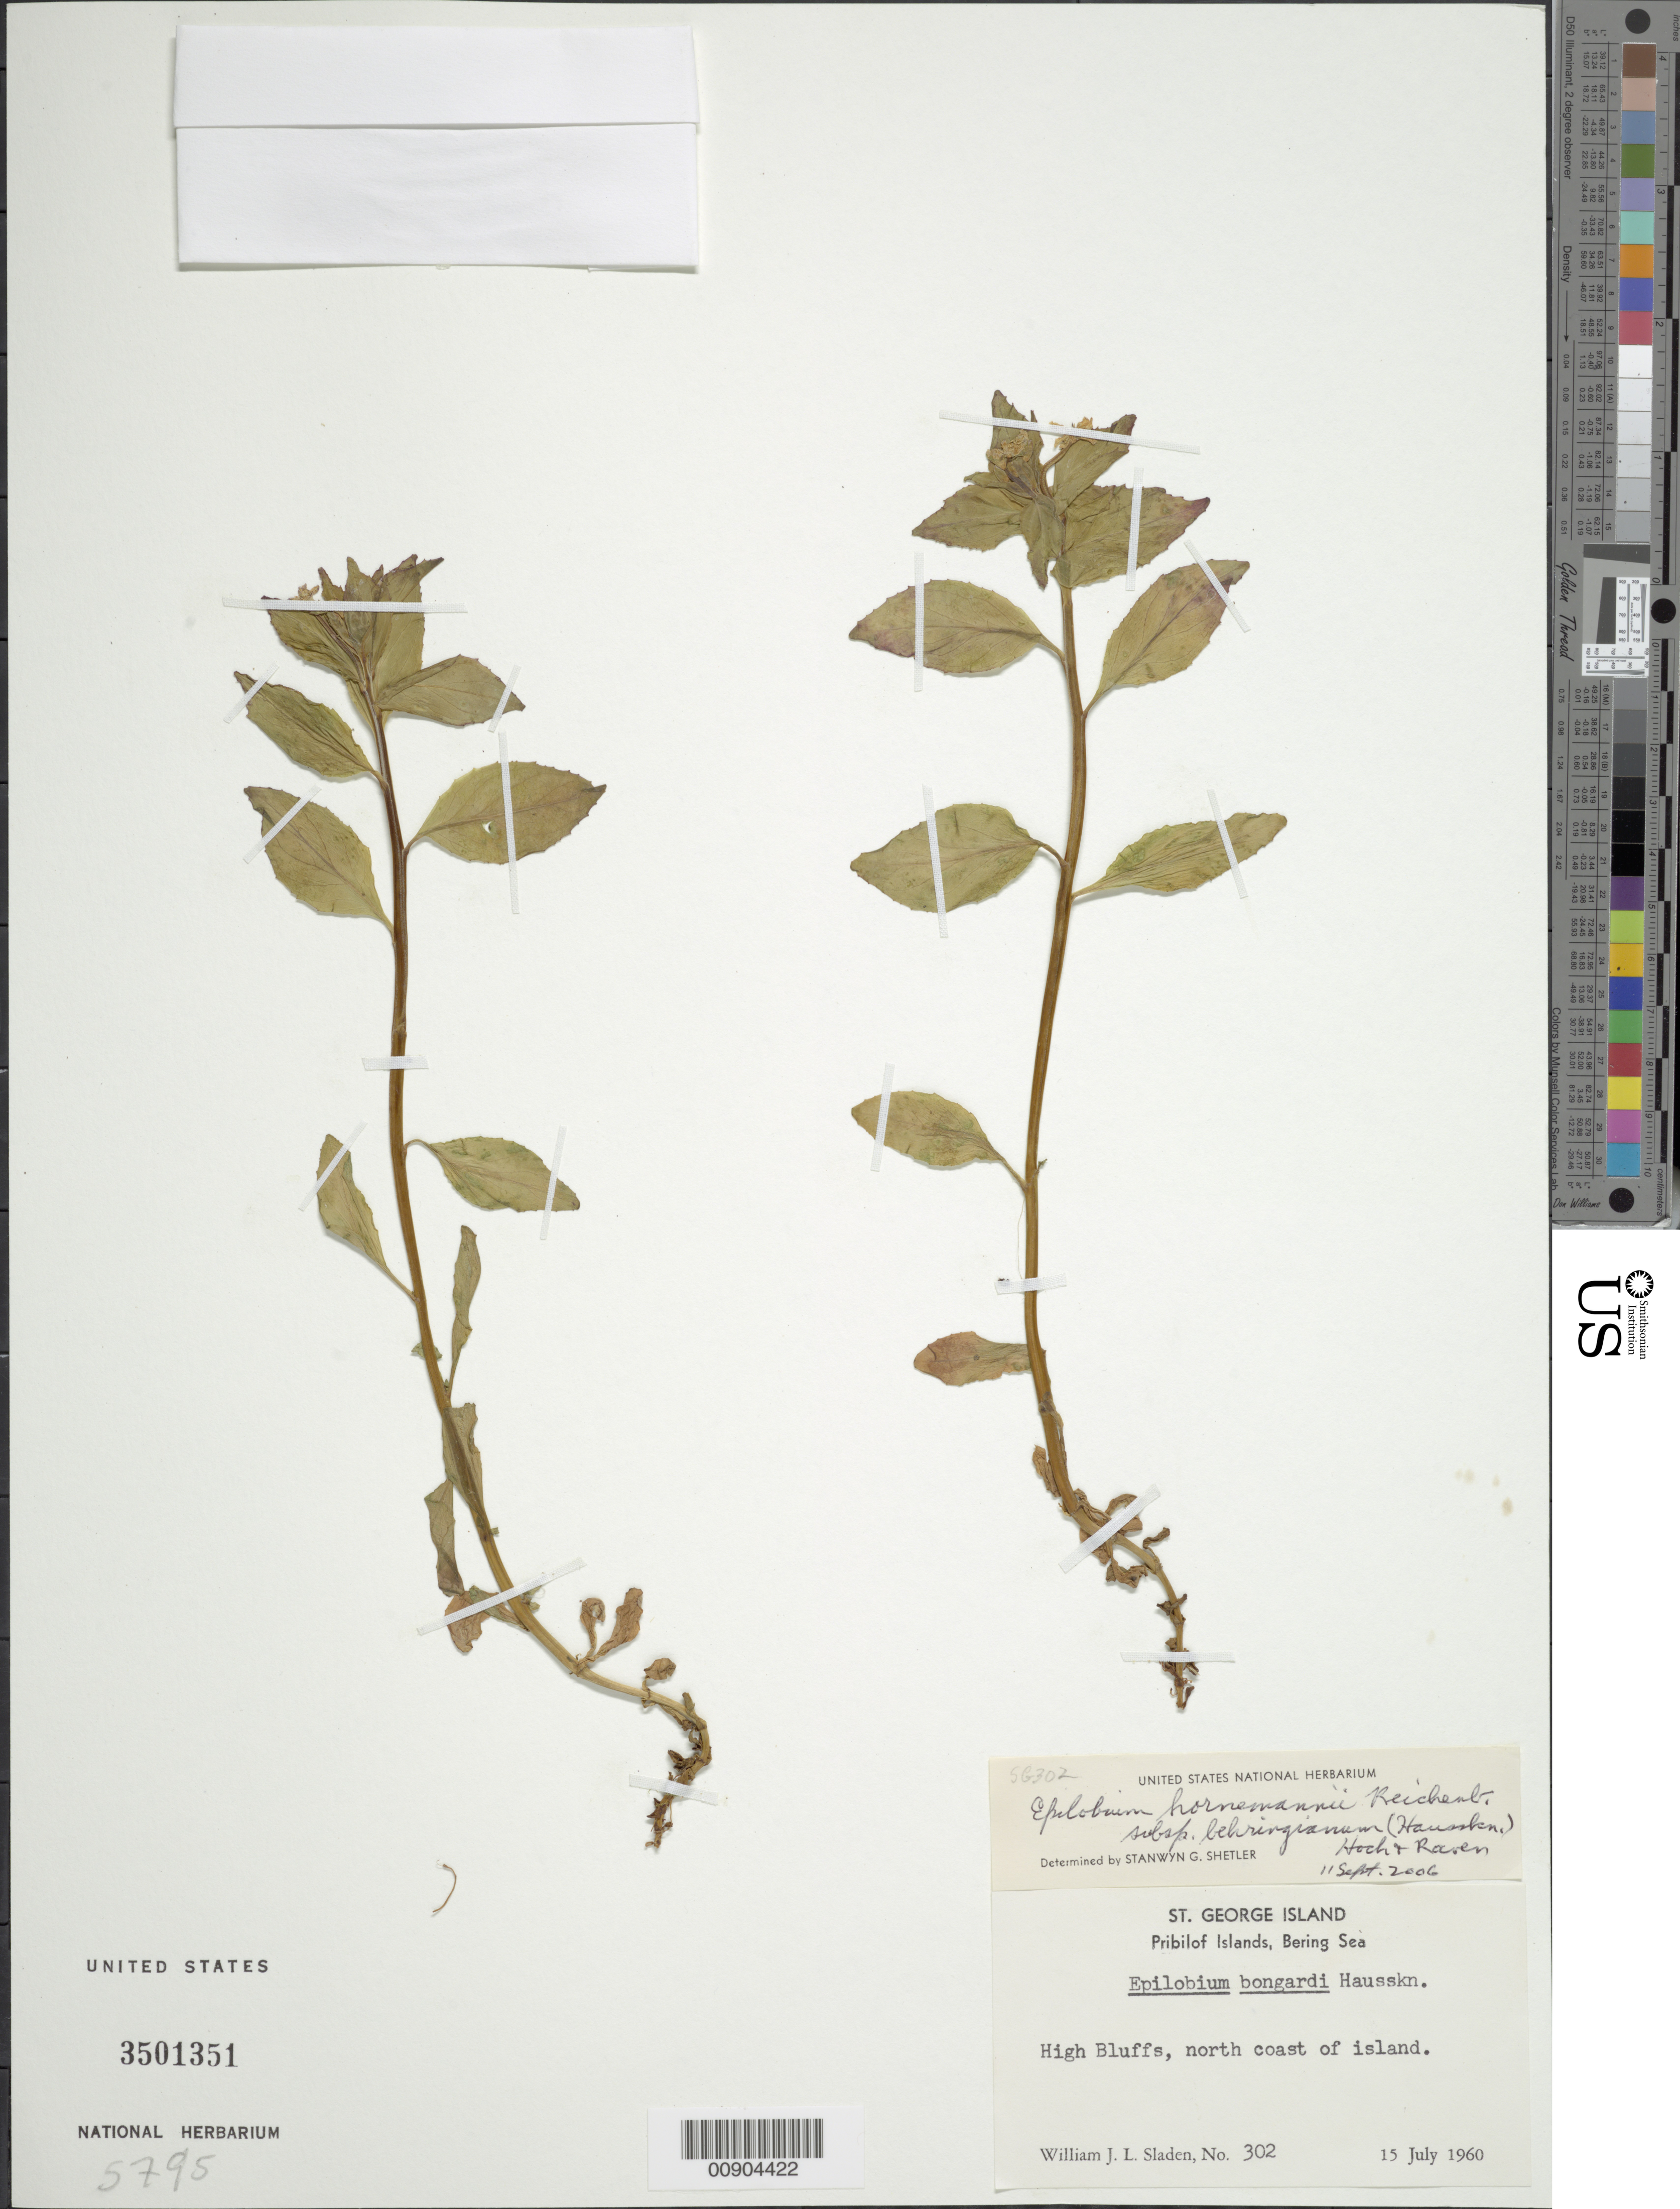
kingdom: Plantae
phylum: Tracheophyta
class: Magnoliopsida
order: Myrtales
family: Onagraceae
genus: Epilobium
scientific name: Epilobium hornemannii subsp. behringianum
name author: (Hausskn.) Hoch & P.H. Raven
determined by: Shetler, Stanwyn G., (US), NMNH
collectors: W. Sladen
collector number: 302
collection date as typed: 15 Jul 1960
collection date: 1960-07-15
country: United States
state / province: Alaska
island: St. George Island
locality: St. George Island. High Bluffs, north coast of island., Bering Sea, Pribilof Islands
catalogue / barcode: US 3501351